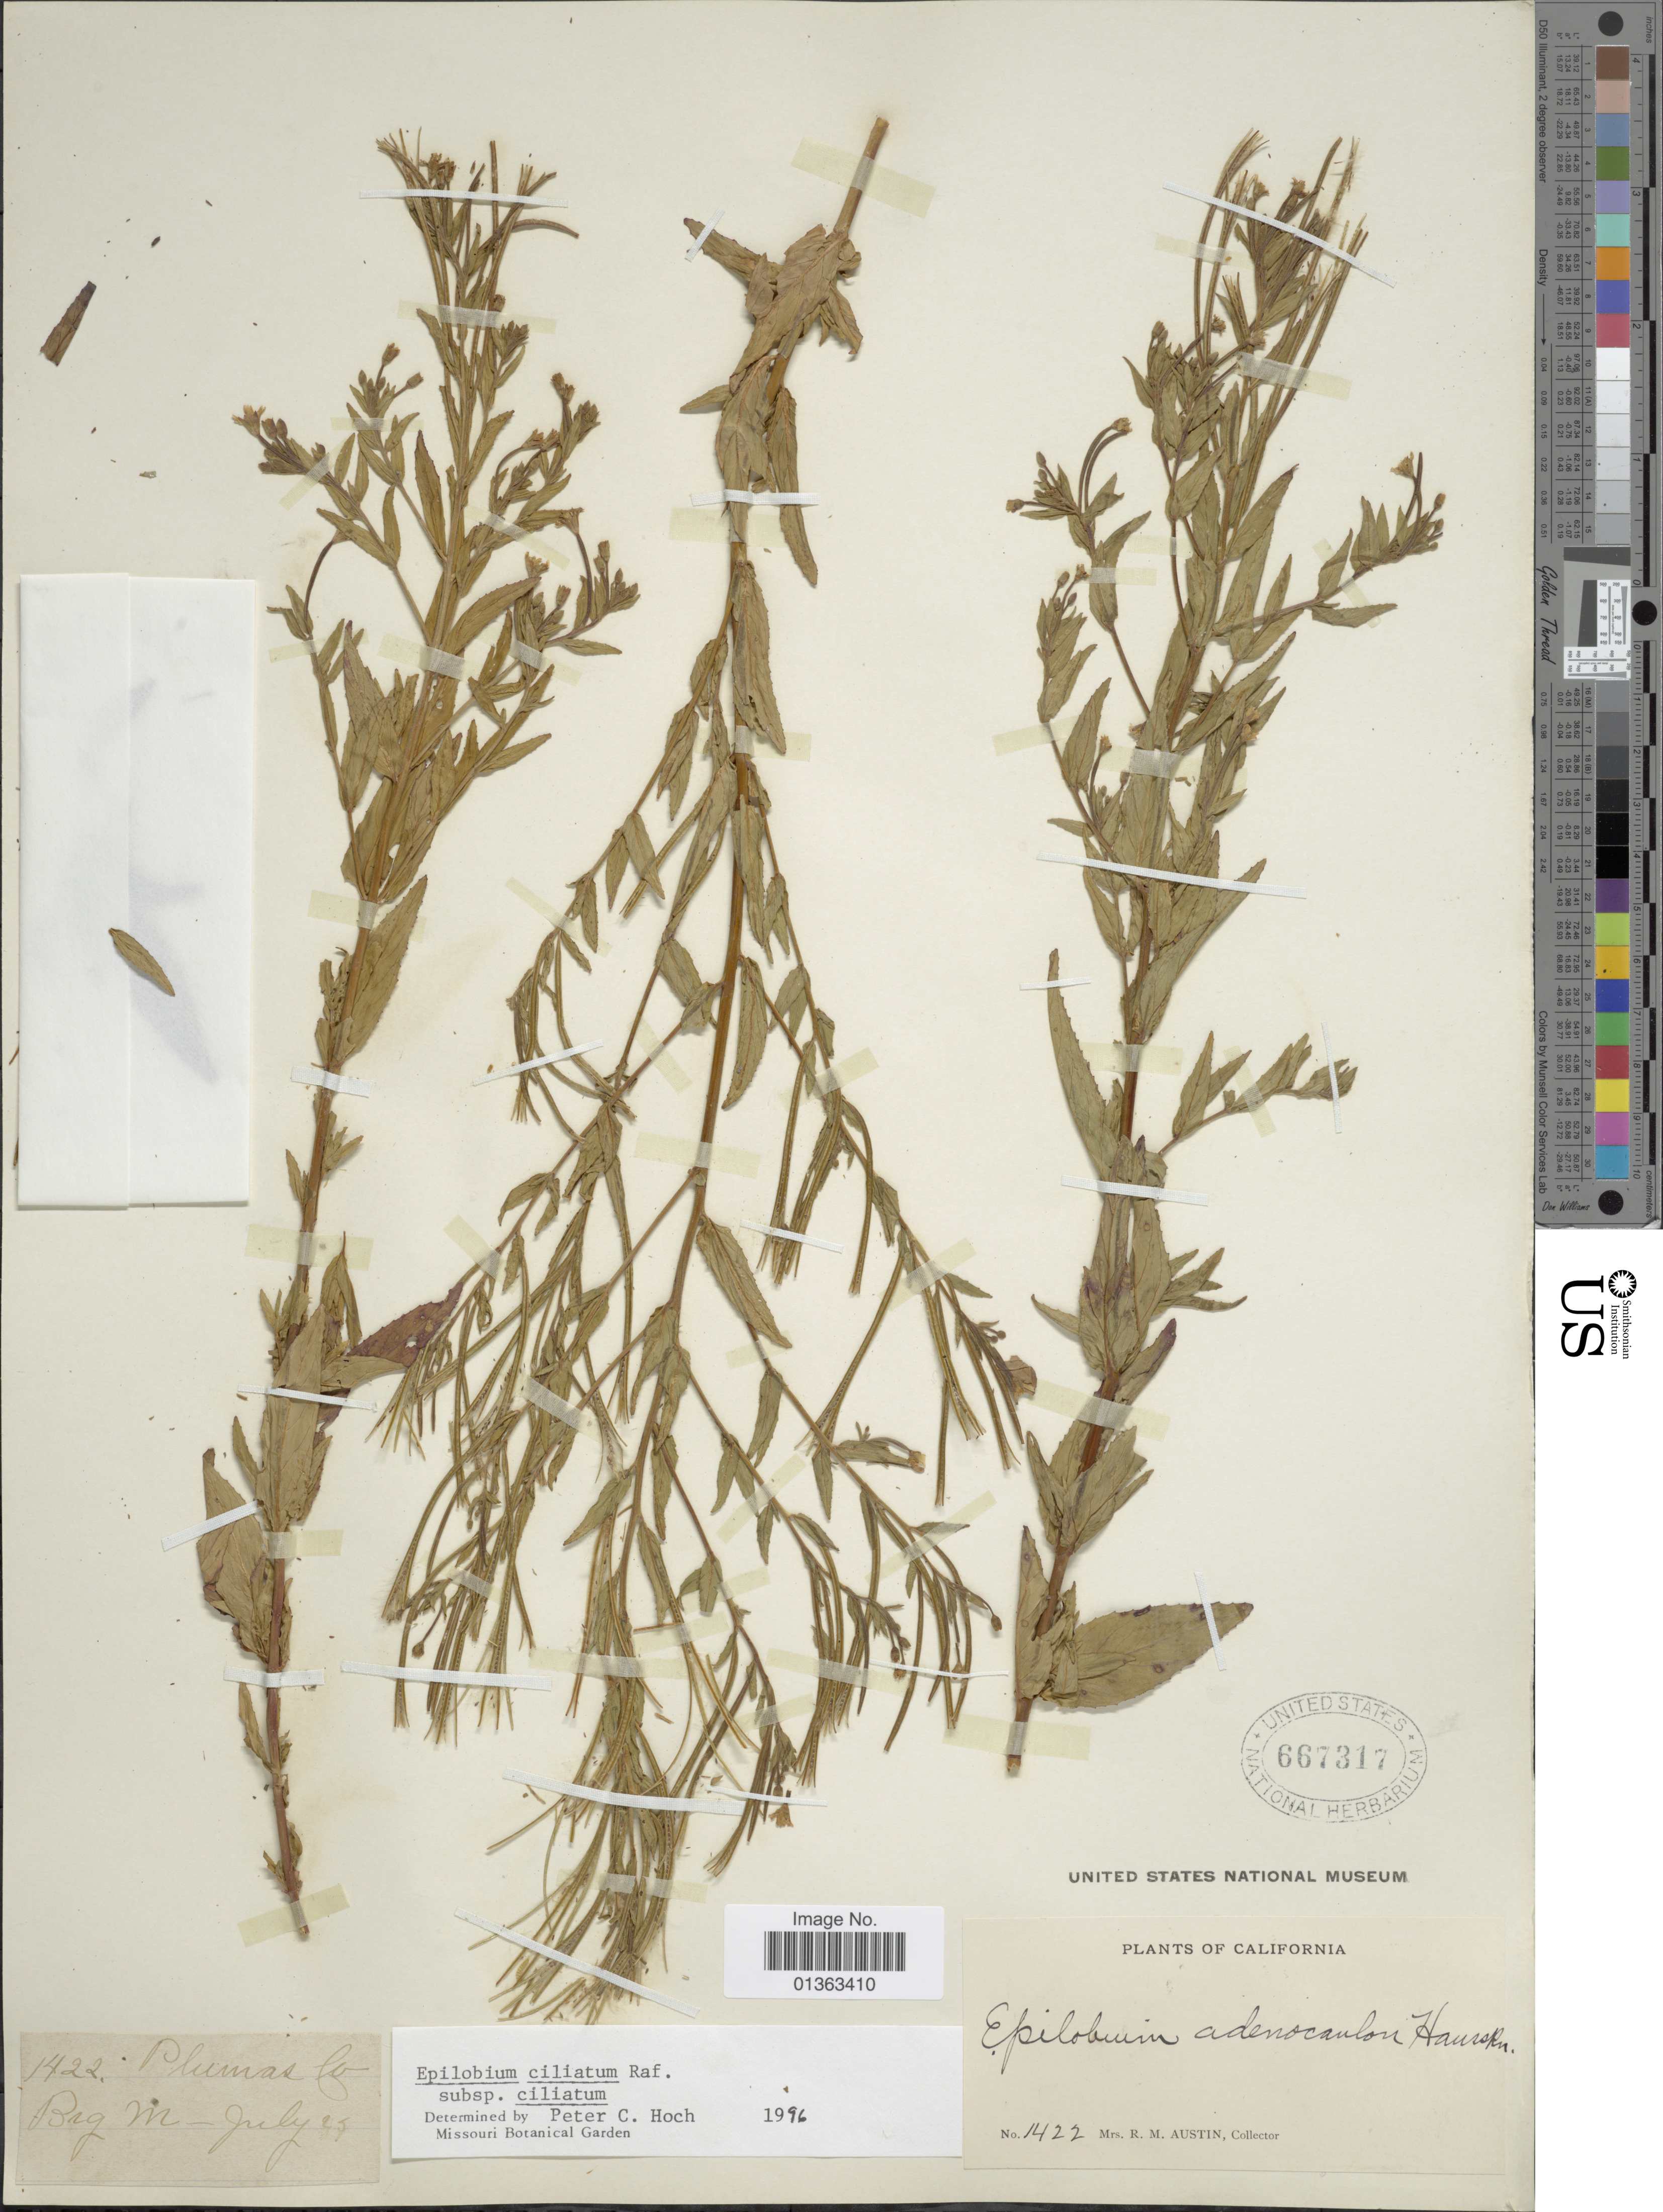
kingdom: Plantae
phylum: Tracheophyta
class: Magnoliopsida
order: Myrtales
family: Onagraceae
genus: Epilobium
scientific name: Epilobium ciliatum subsp. ciliatum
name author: Raf.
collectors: R. Austin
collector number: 1422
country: United States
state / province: California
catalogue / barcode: US 667317